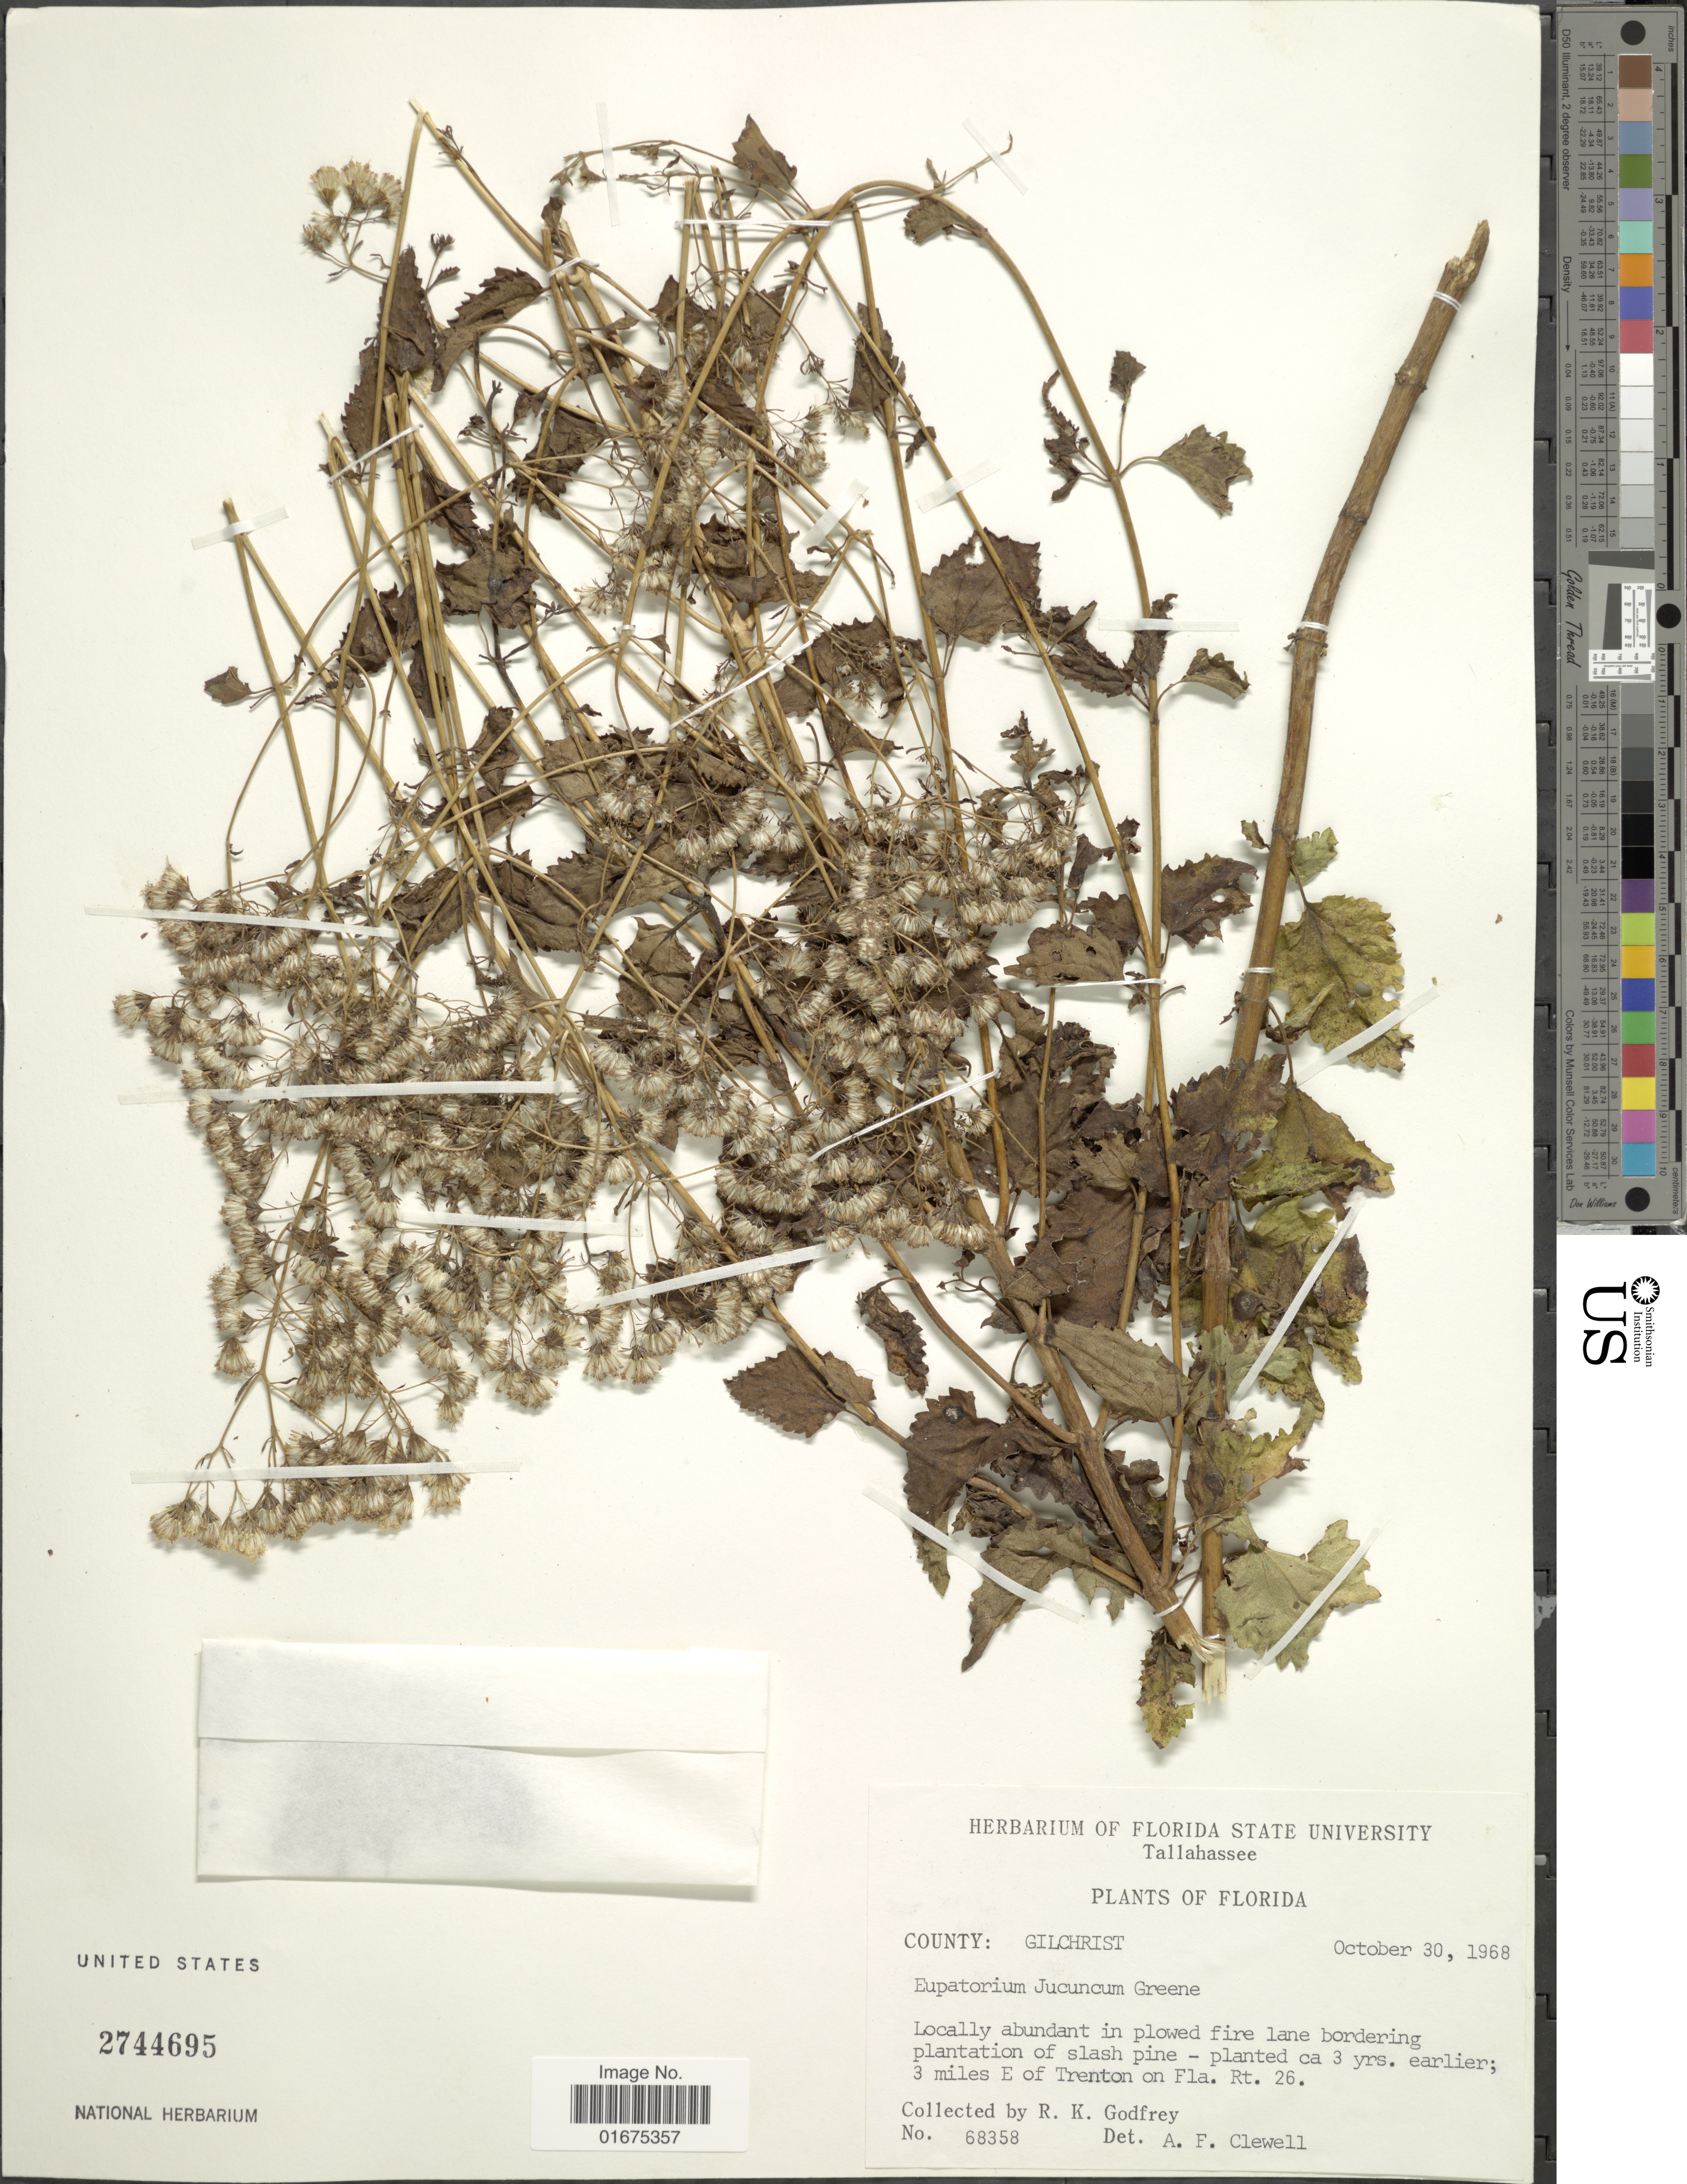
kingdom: Plantae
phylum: Tracheophyta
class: Magnoliopsida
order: Asterales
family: Asteraceae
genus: Ageratina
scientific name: Ageratina jucunda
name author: (Greene) Clewell & Wooten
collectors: R. K. Godfrey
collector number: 68358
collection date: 1968-10-30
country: United States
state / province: Florida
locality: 3 miles E of Trenton on Fla. Rt. 26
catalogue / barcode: US 2744695